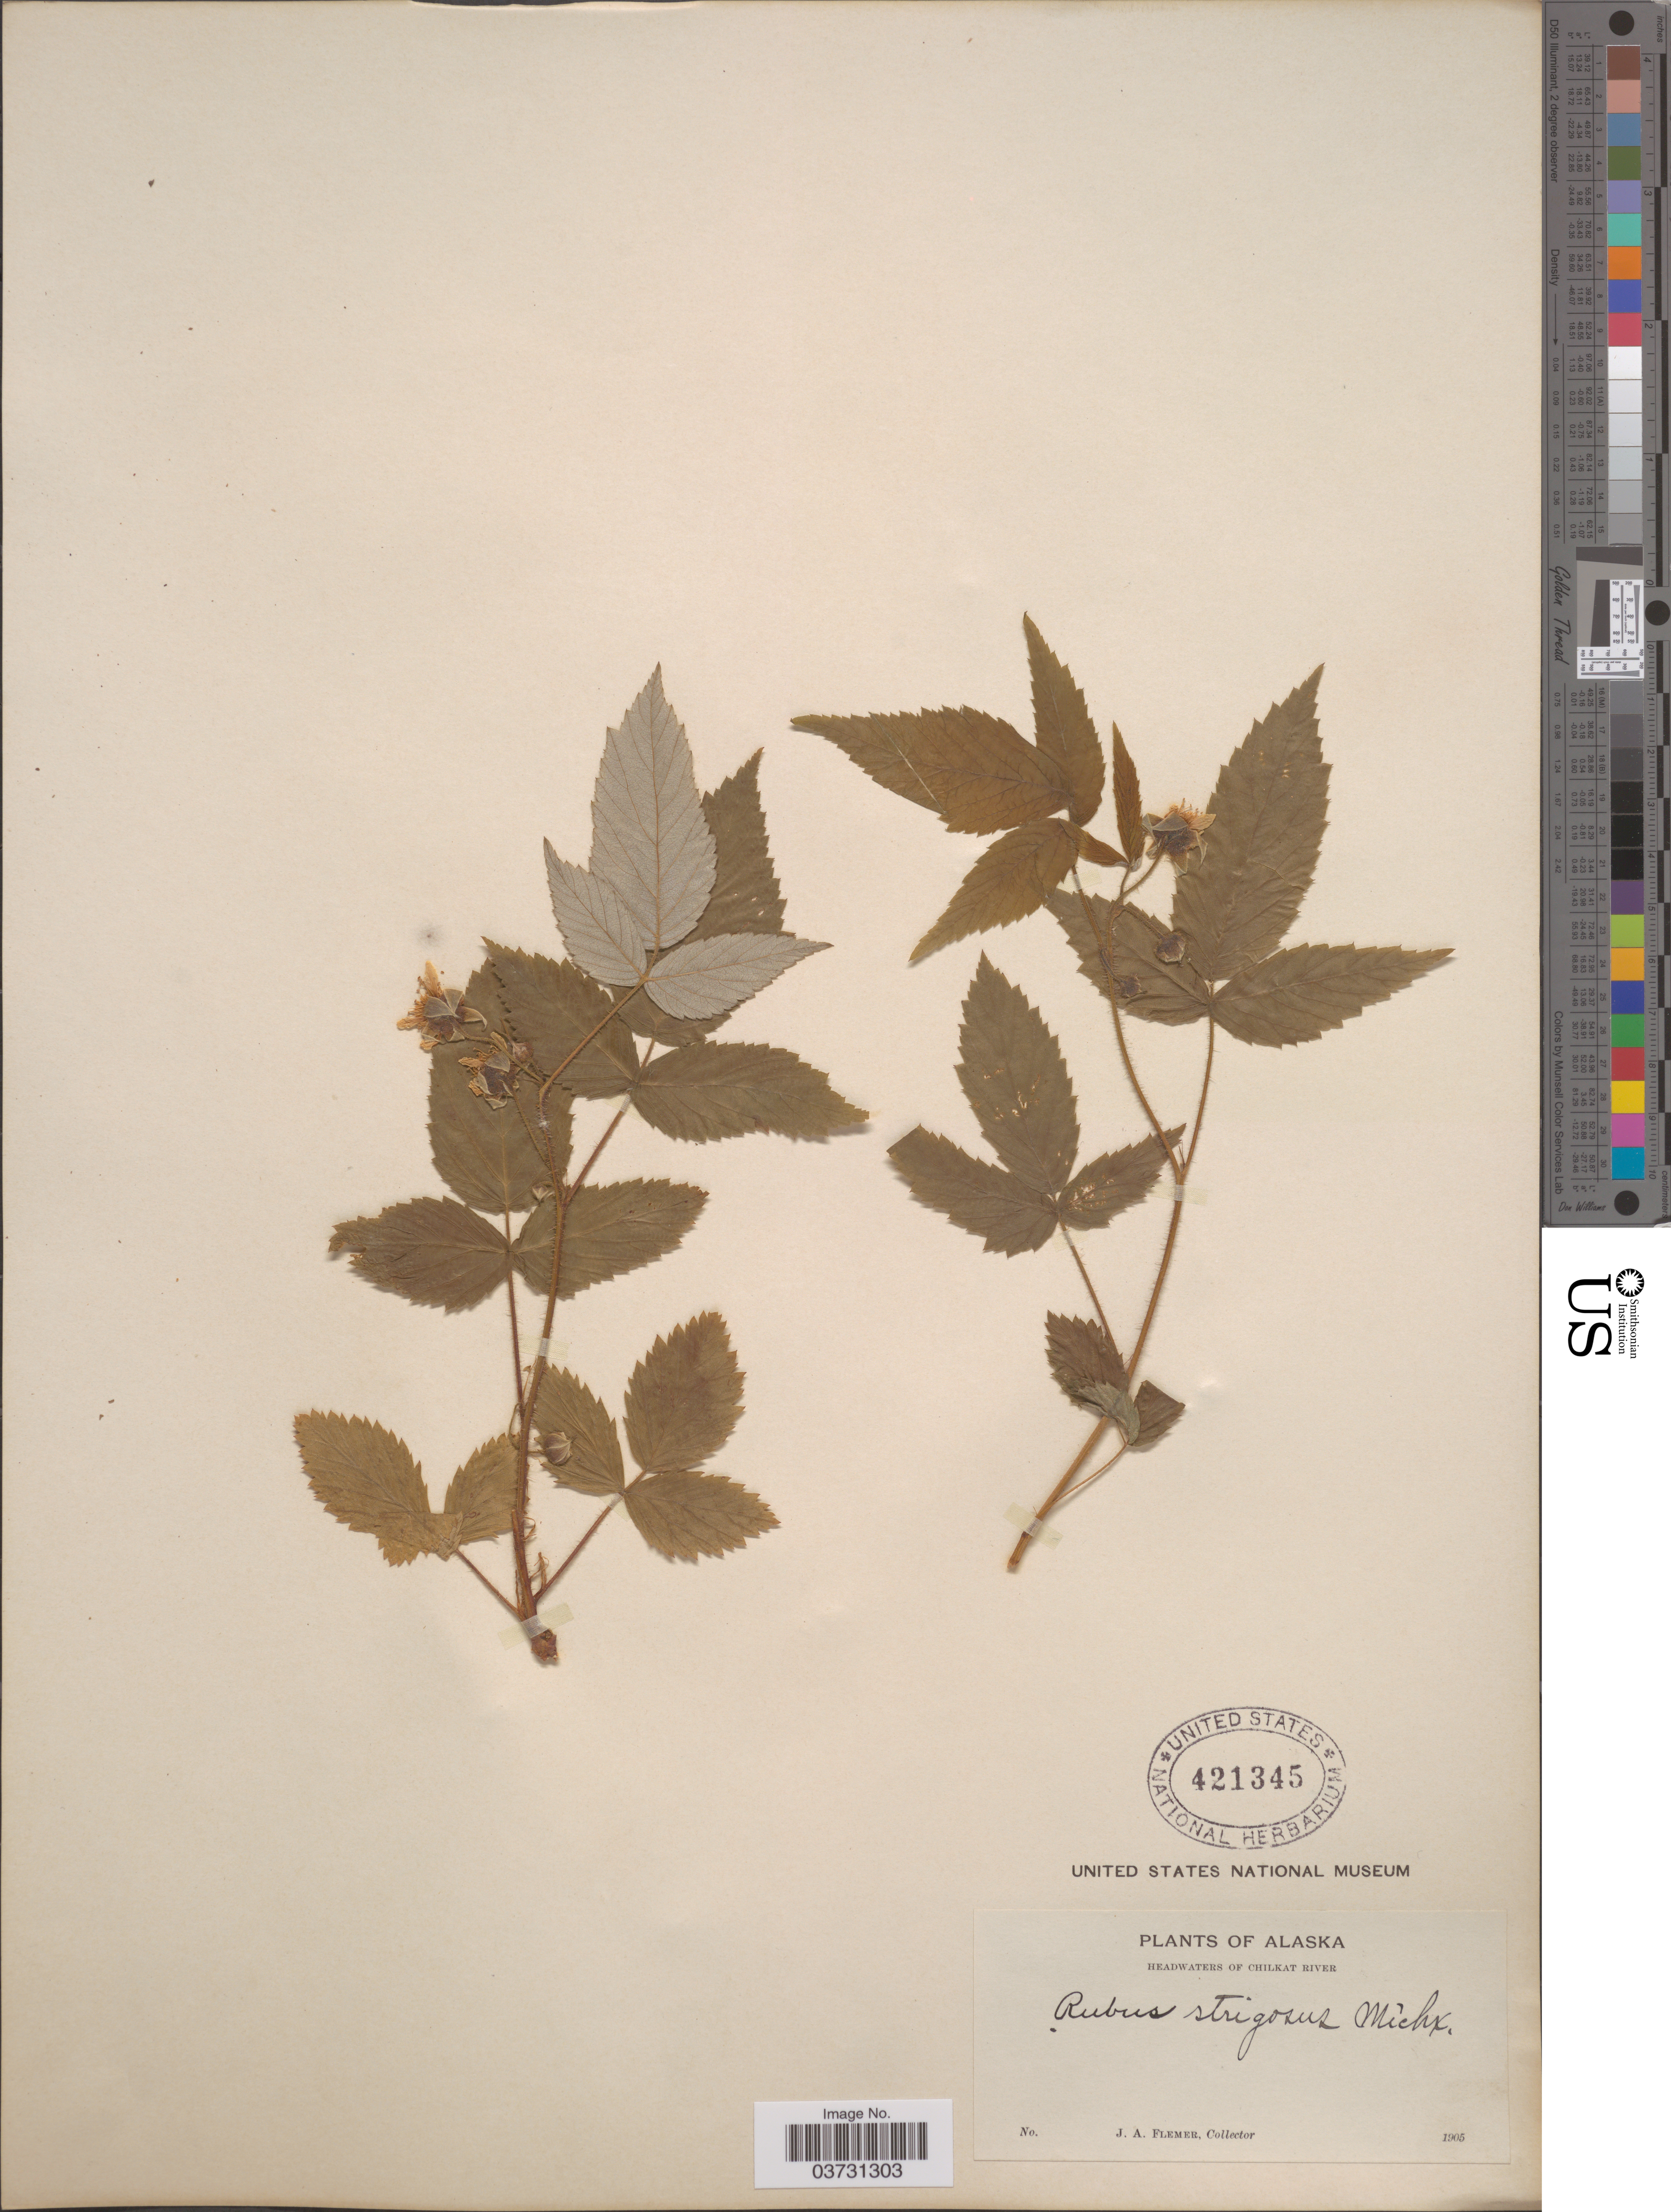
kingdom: Plantae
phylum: Tracheophyta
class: Magnoliopsida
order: Rosales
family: Rosaceae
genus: Rubus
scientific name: Rubus strigosus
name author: Michx.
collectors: J. Flemer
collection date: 1905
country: United States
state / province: Alaska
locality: Headwaters of Chilkat River.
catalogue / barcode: US 421345